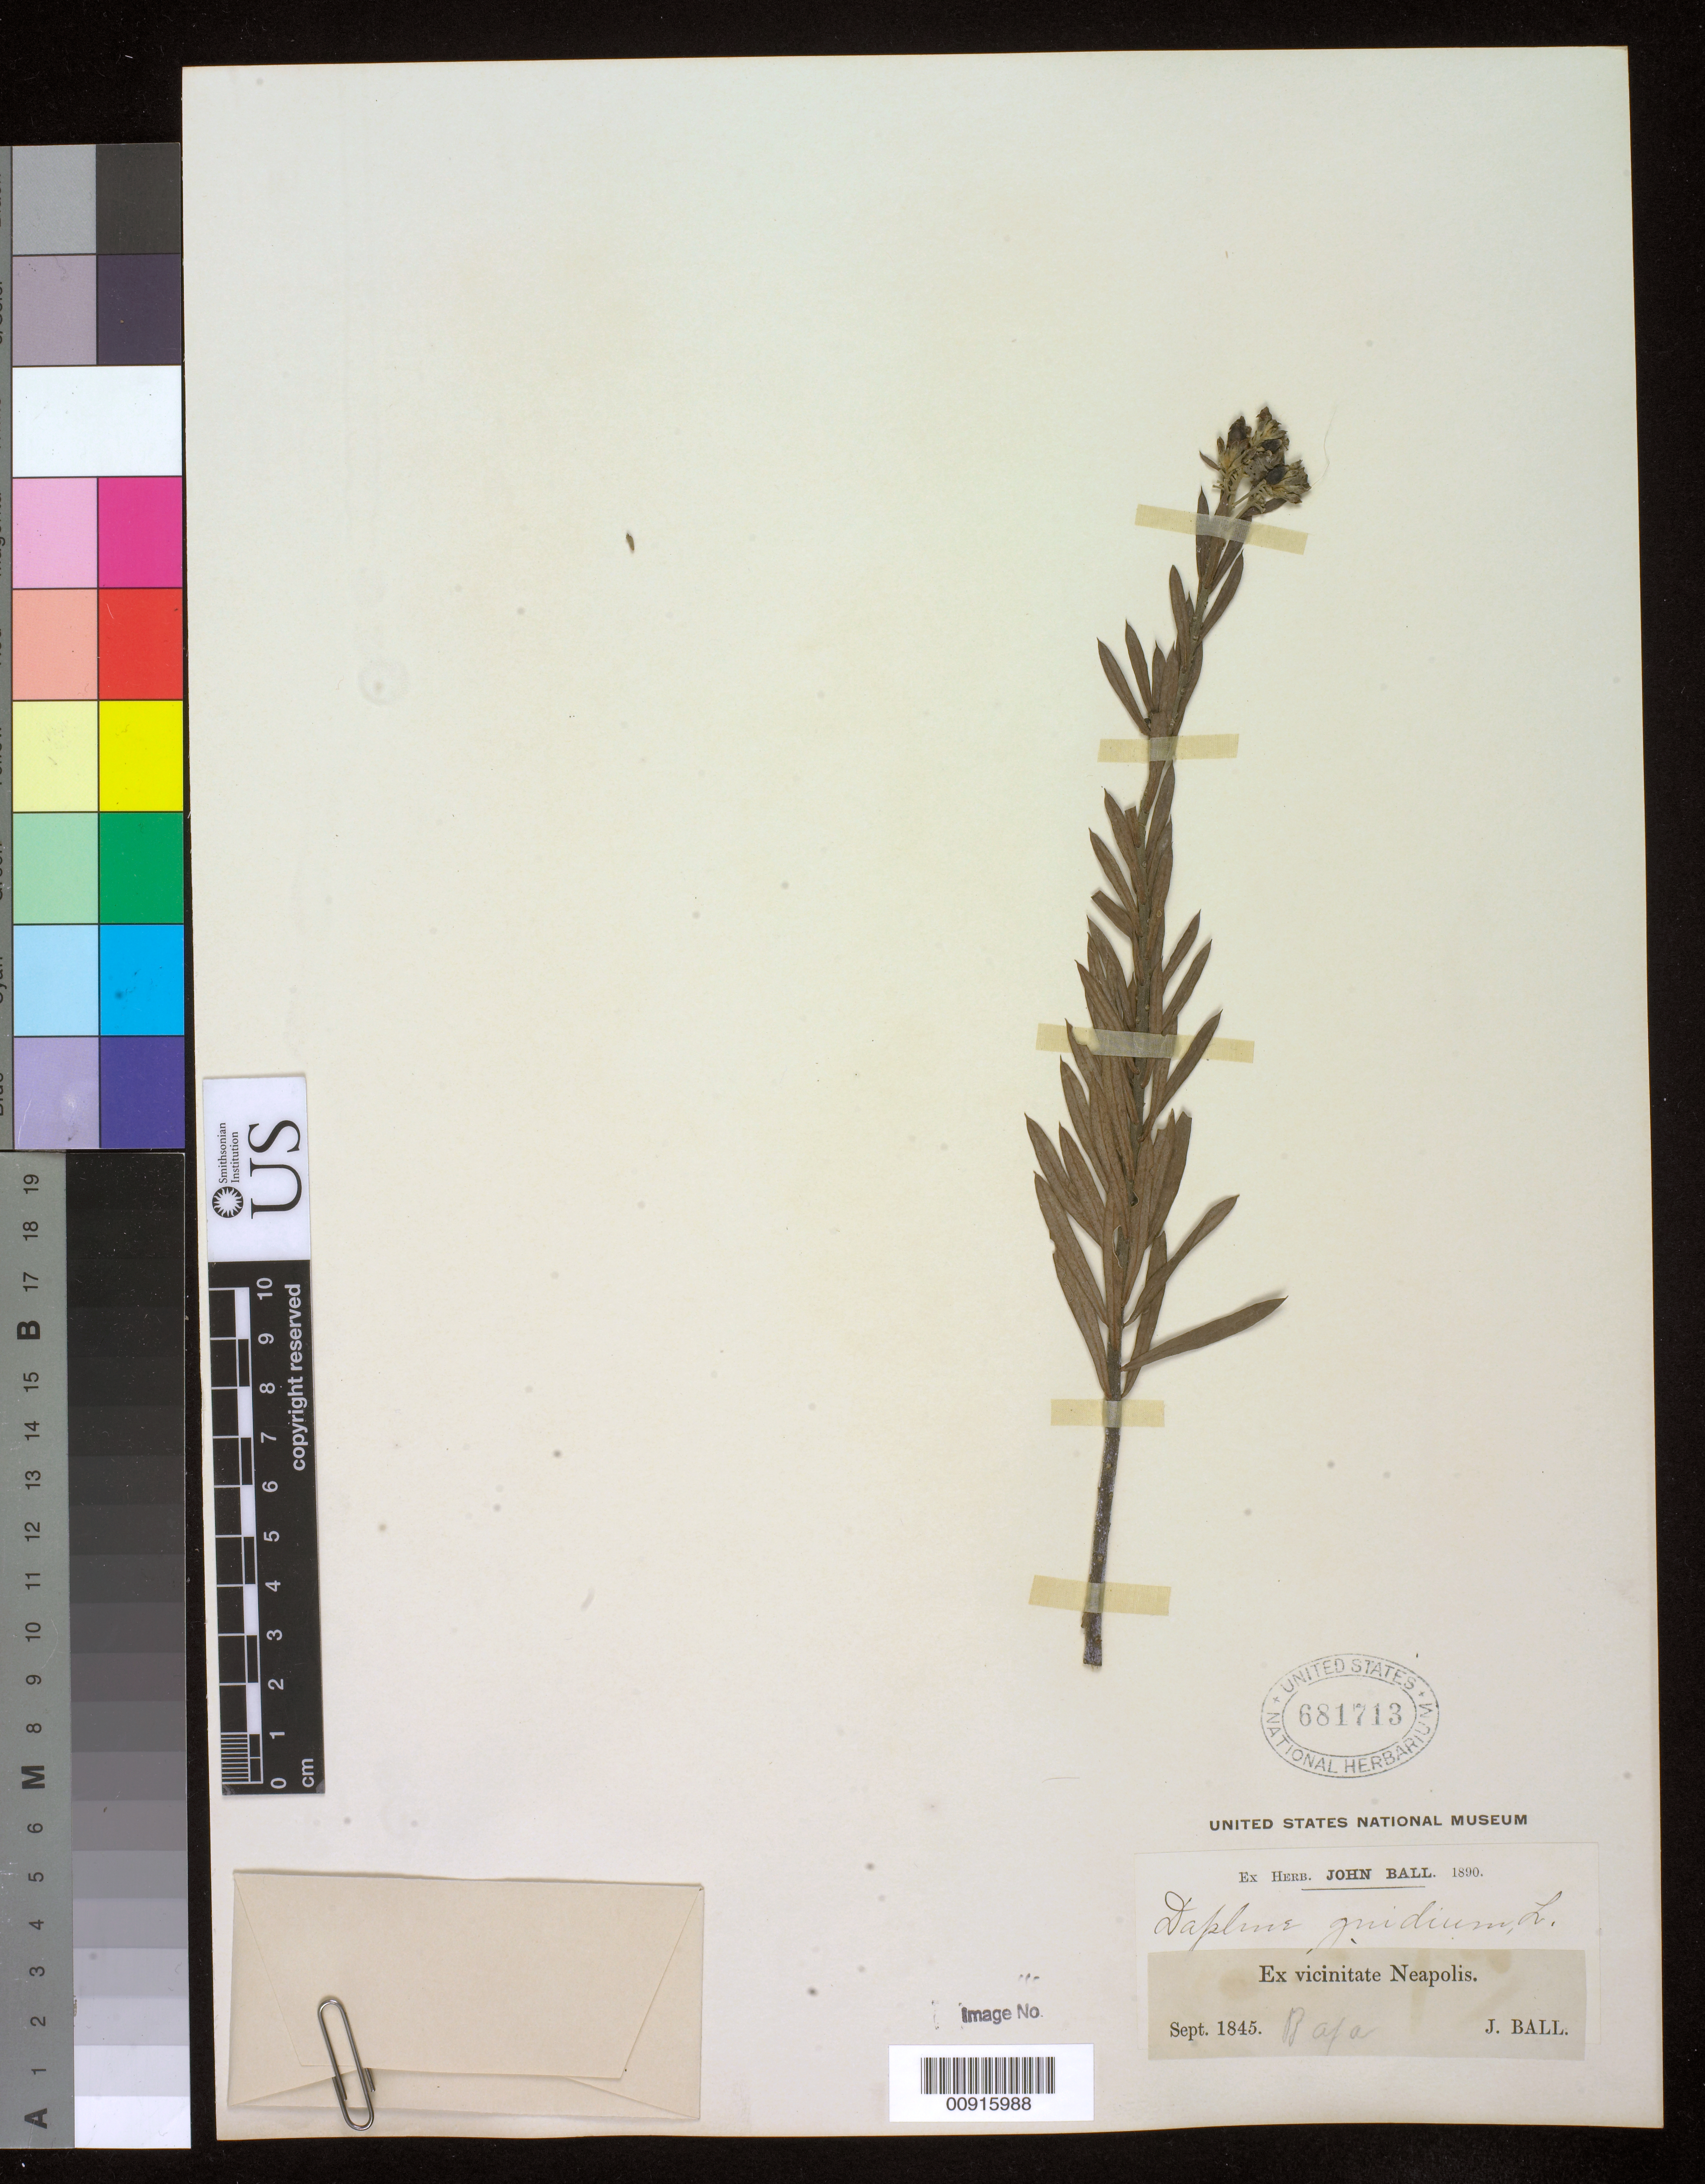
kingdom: Plantae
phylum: Tracheophyta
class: Magnoliopsida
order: Malvales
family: Thymelaeaceae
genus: Daphne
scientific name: Daphne gnidium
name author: L.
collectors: J. Ball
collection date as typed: Sep 1845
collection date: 1845-09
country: Greece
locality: Ex vicinitate Neapolis.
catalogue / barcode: US 681713